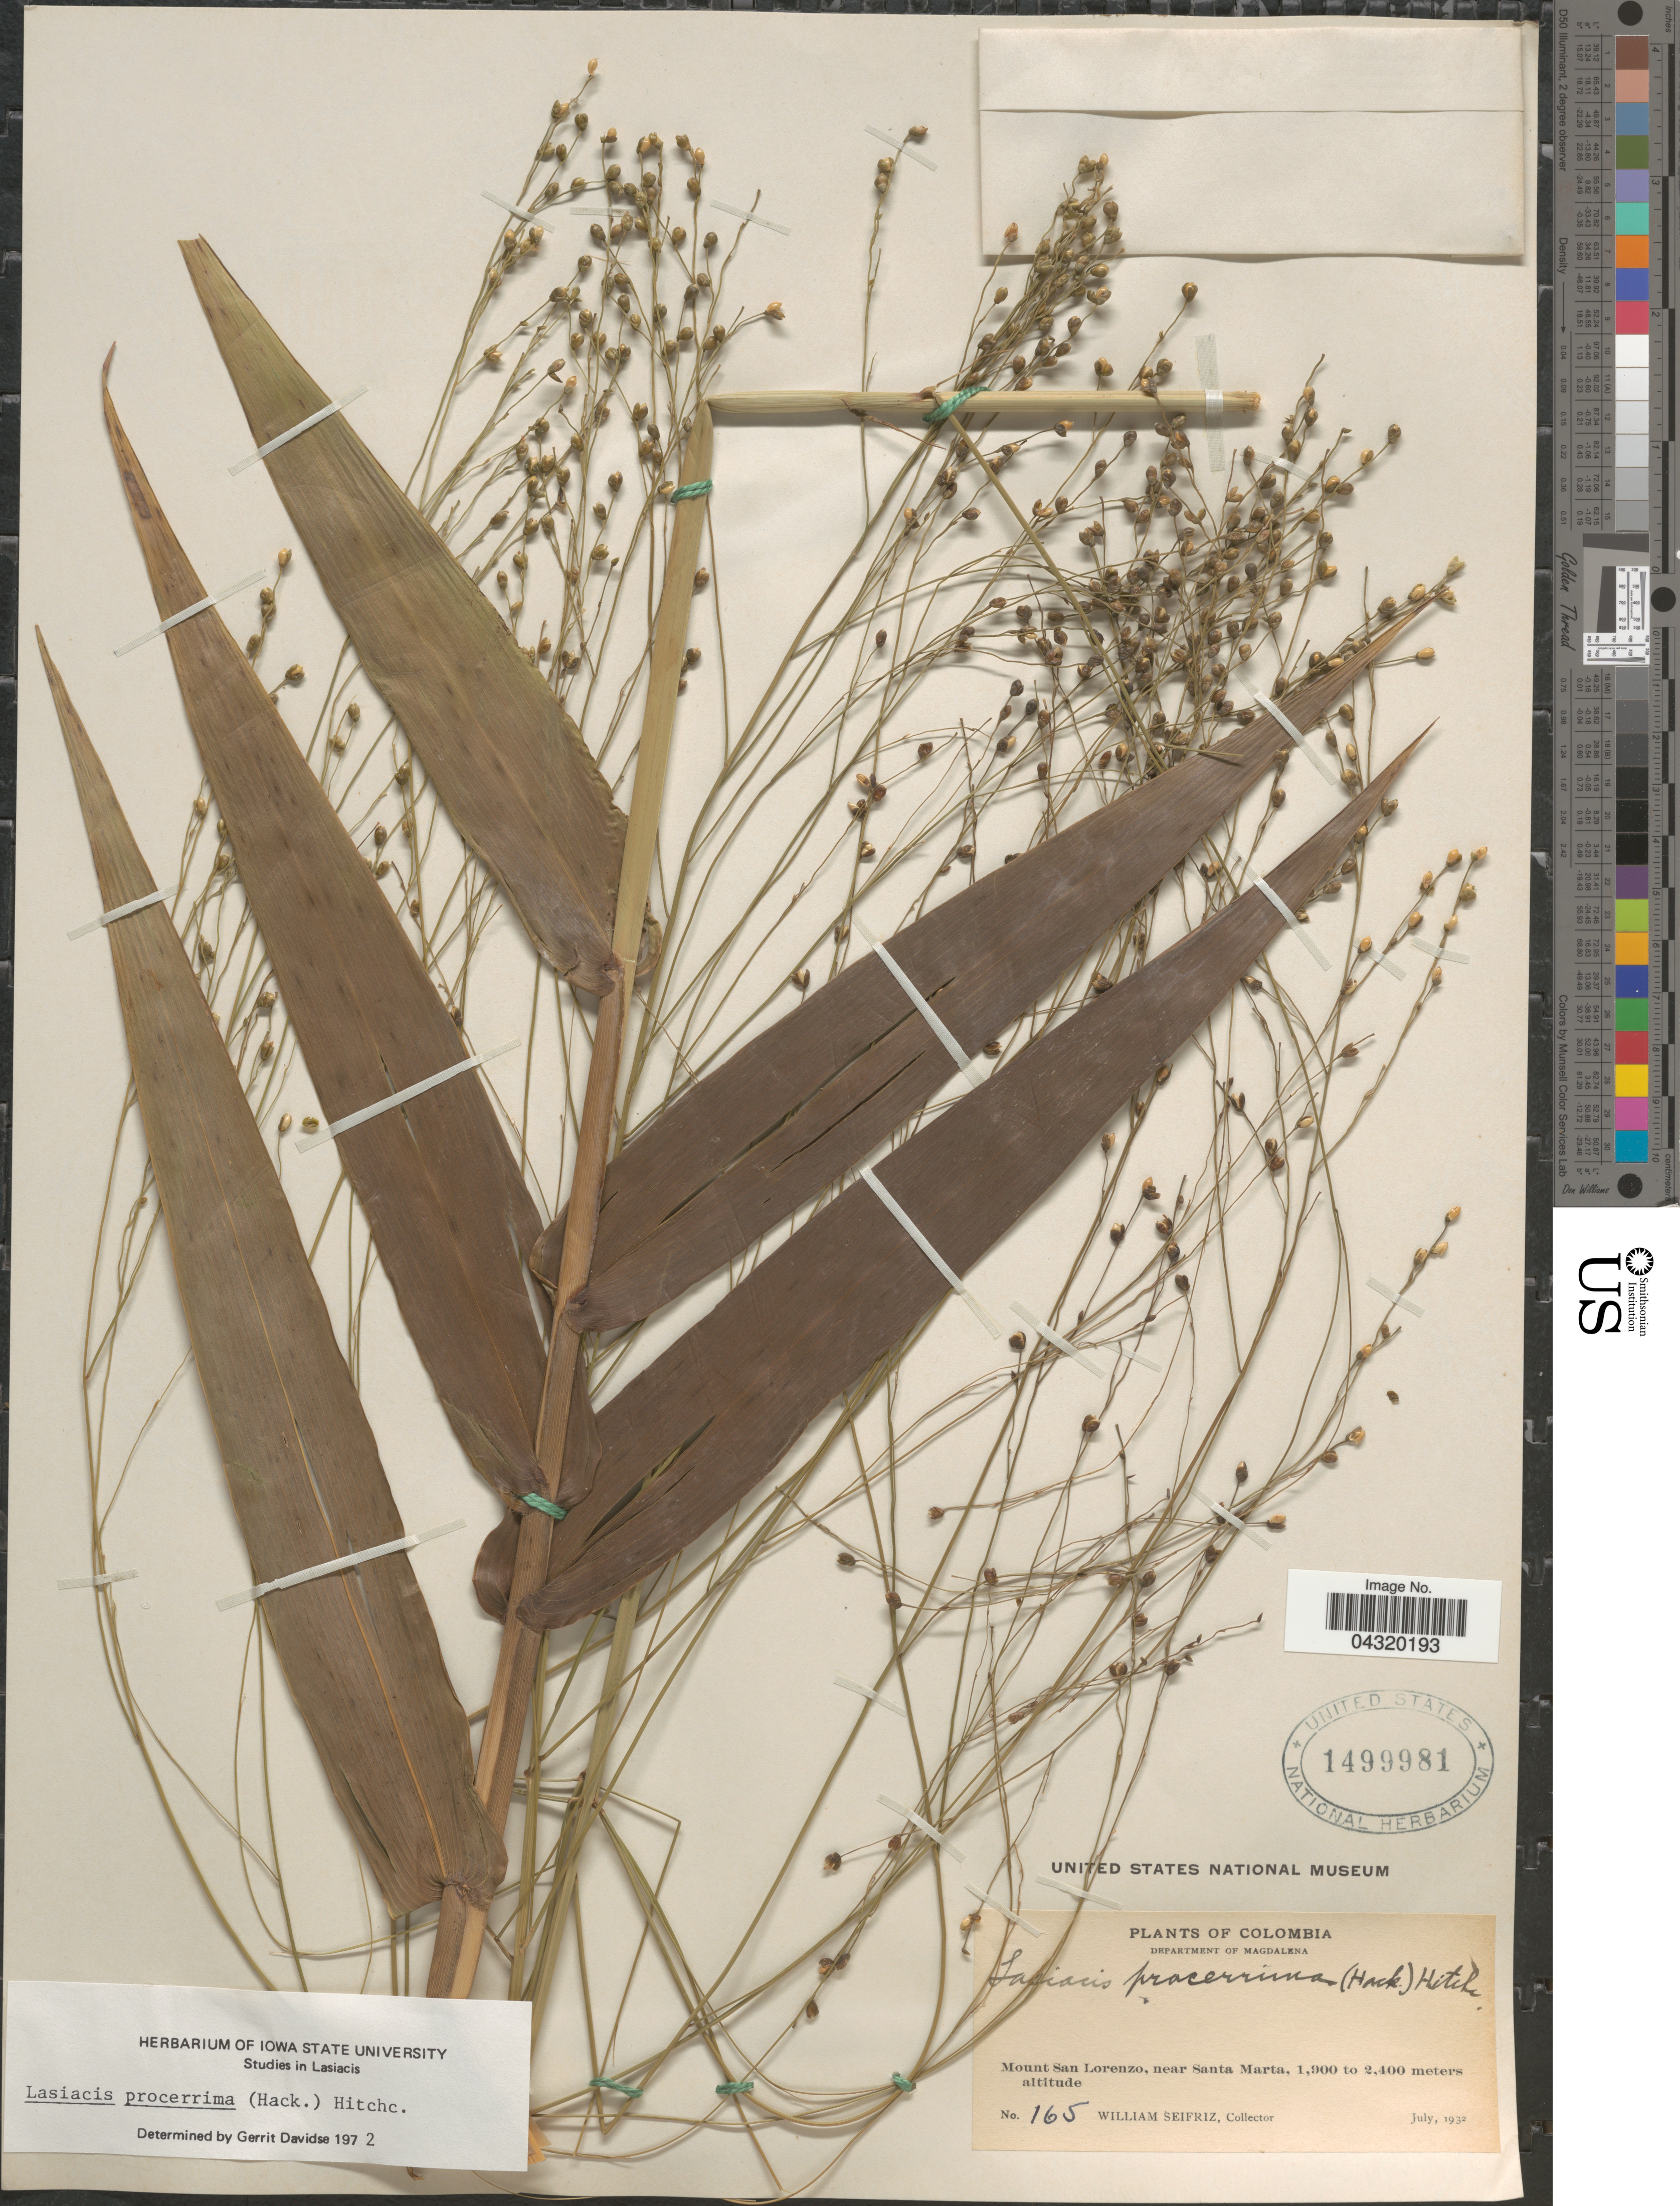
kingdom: Plantae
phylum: Tracheophyta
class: Liliopsida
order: Poales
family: Poaceae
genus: Lasiacis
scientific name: Lasiacis procerrima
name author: (Hack.) Hitchc.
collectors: W. Seifriz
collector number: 165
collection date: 1932-07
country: Colombia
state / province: Magdalena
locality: Department of Magdalena. Mount San Lorenzo, near Santa Marta.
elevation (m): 1900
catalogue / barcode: US 1499981